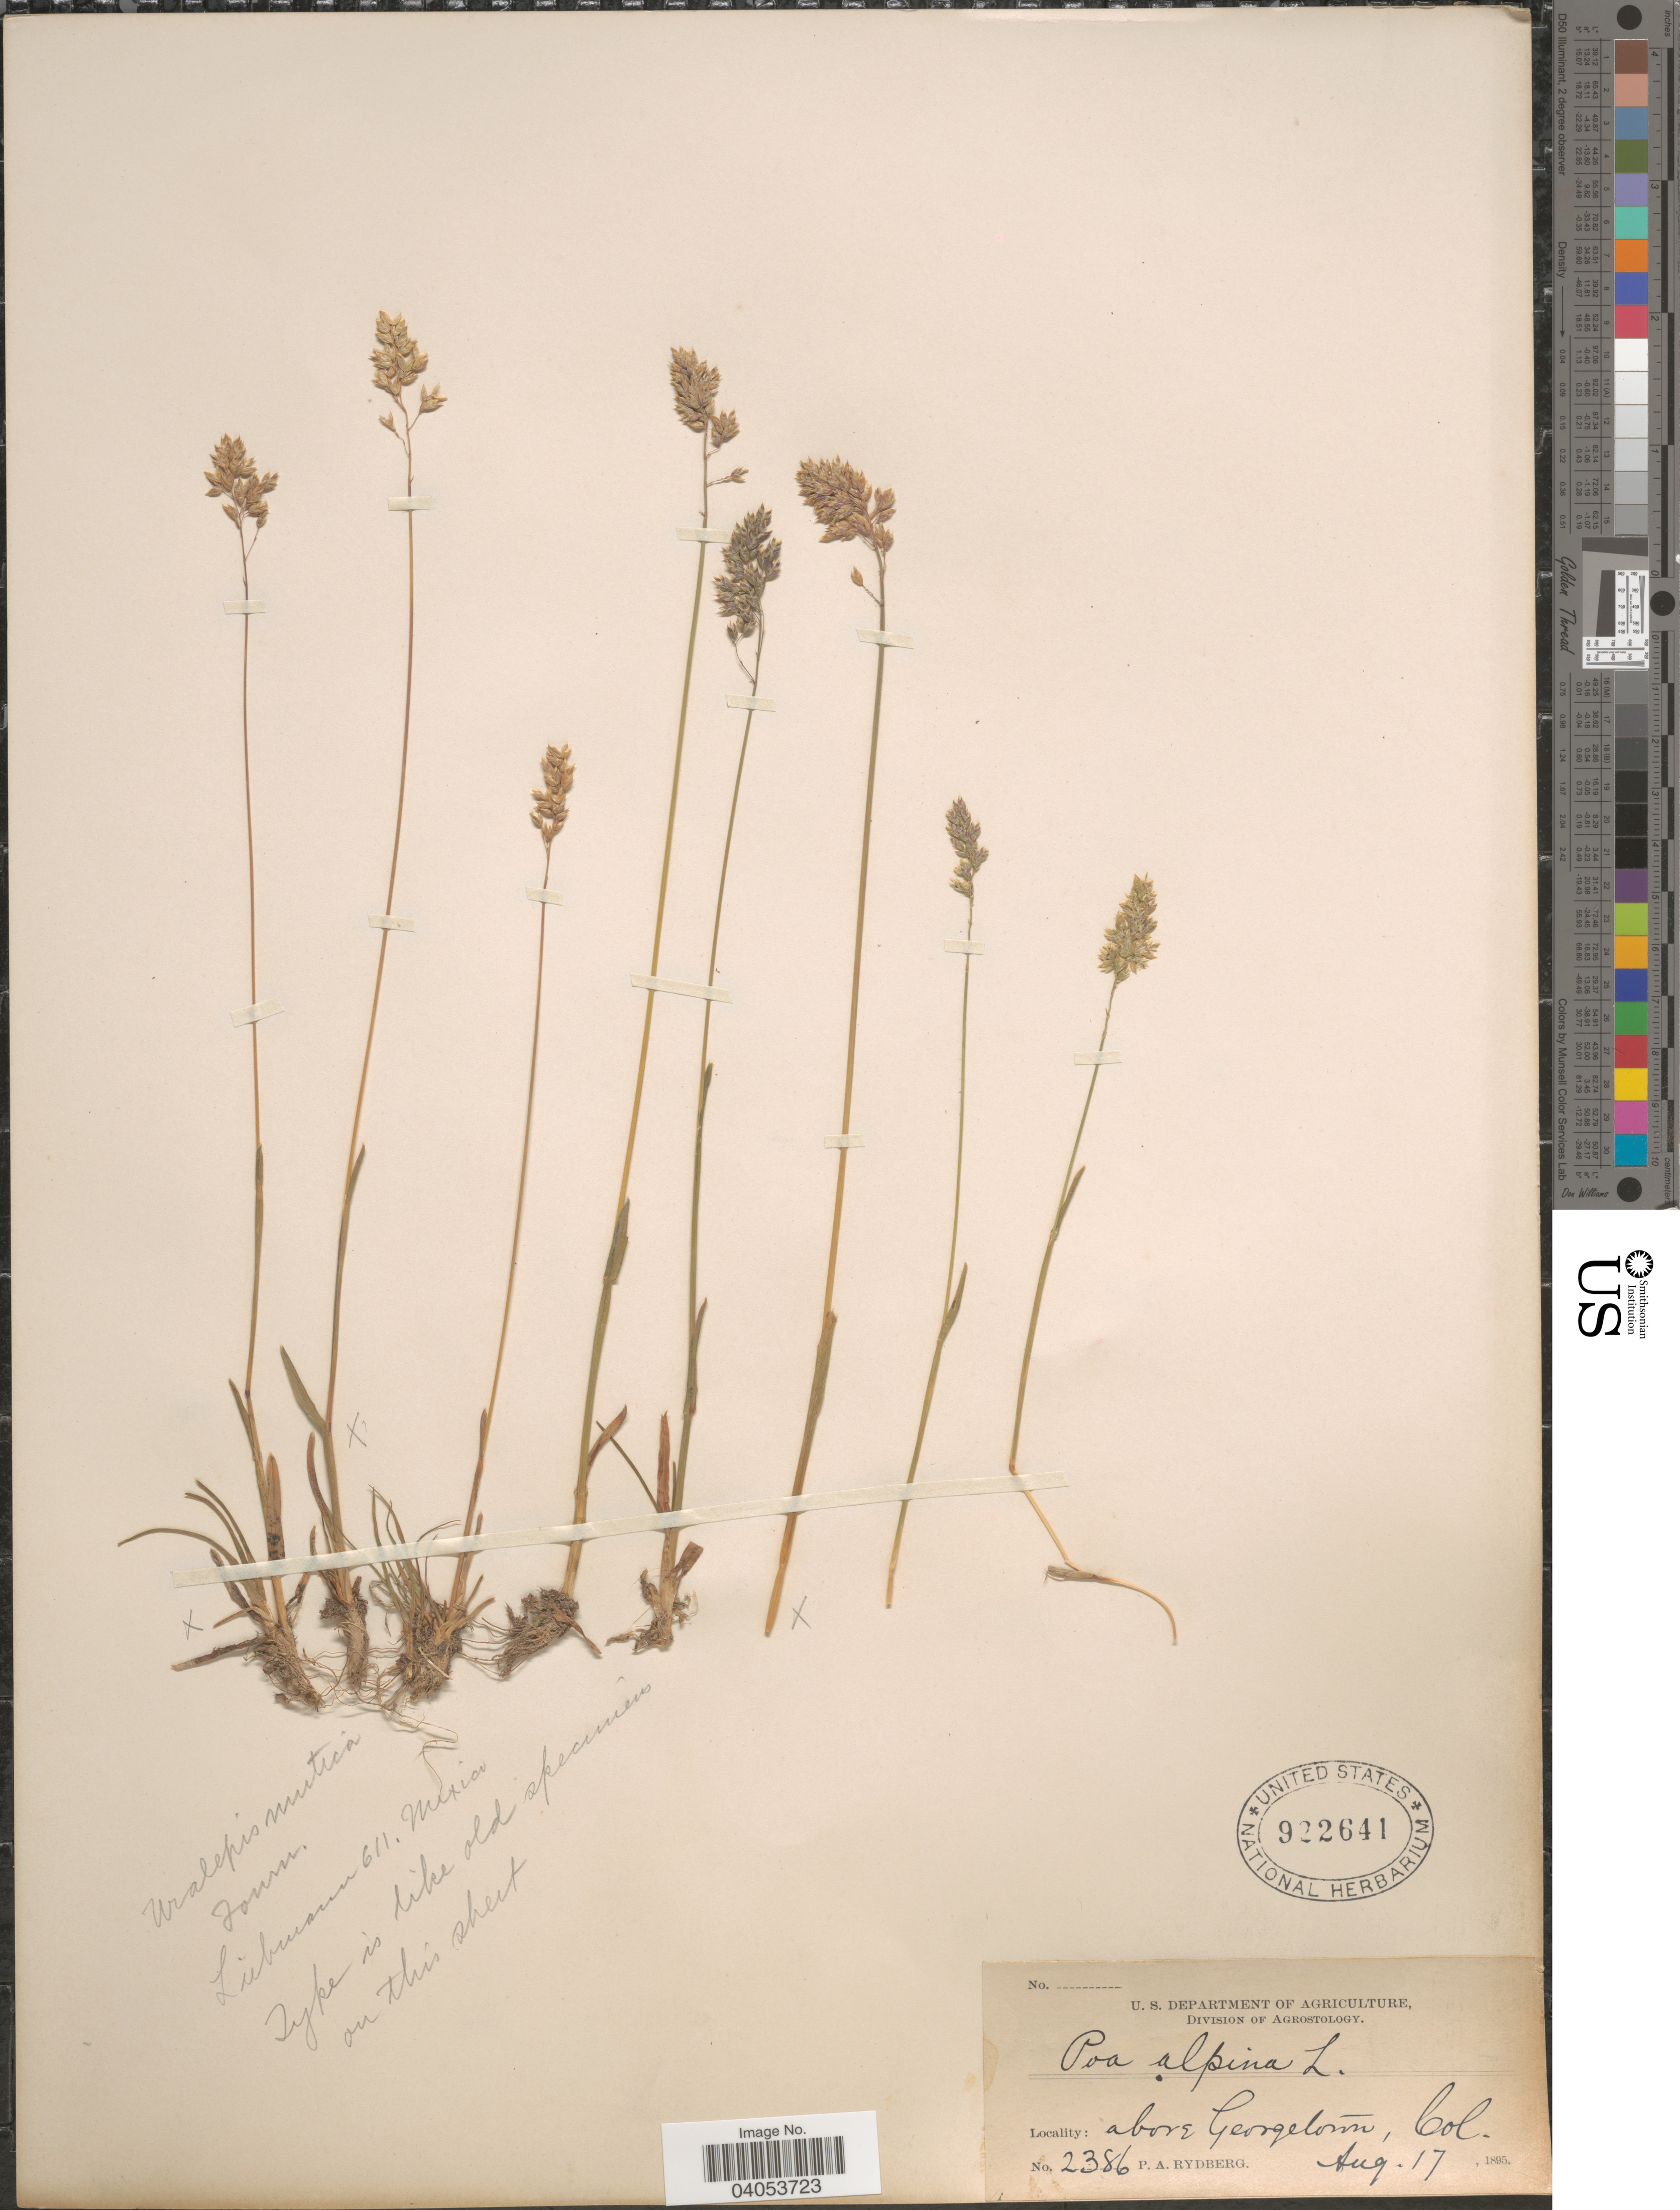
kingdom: Plantae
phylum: Tracheophyta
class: Liliopsida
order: Poales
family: Poaceae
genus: Poa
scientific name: Poa alpina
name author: L.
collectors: P. A. Rydberg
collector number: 2386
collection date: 1895-08-17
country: United States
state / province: Colorado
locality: Above Georgetown.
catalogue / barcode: US 922641